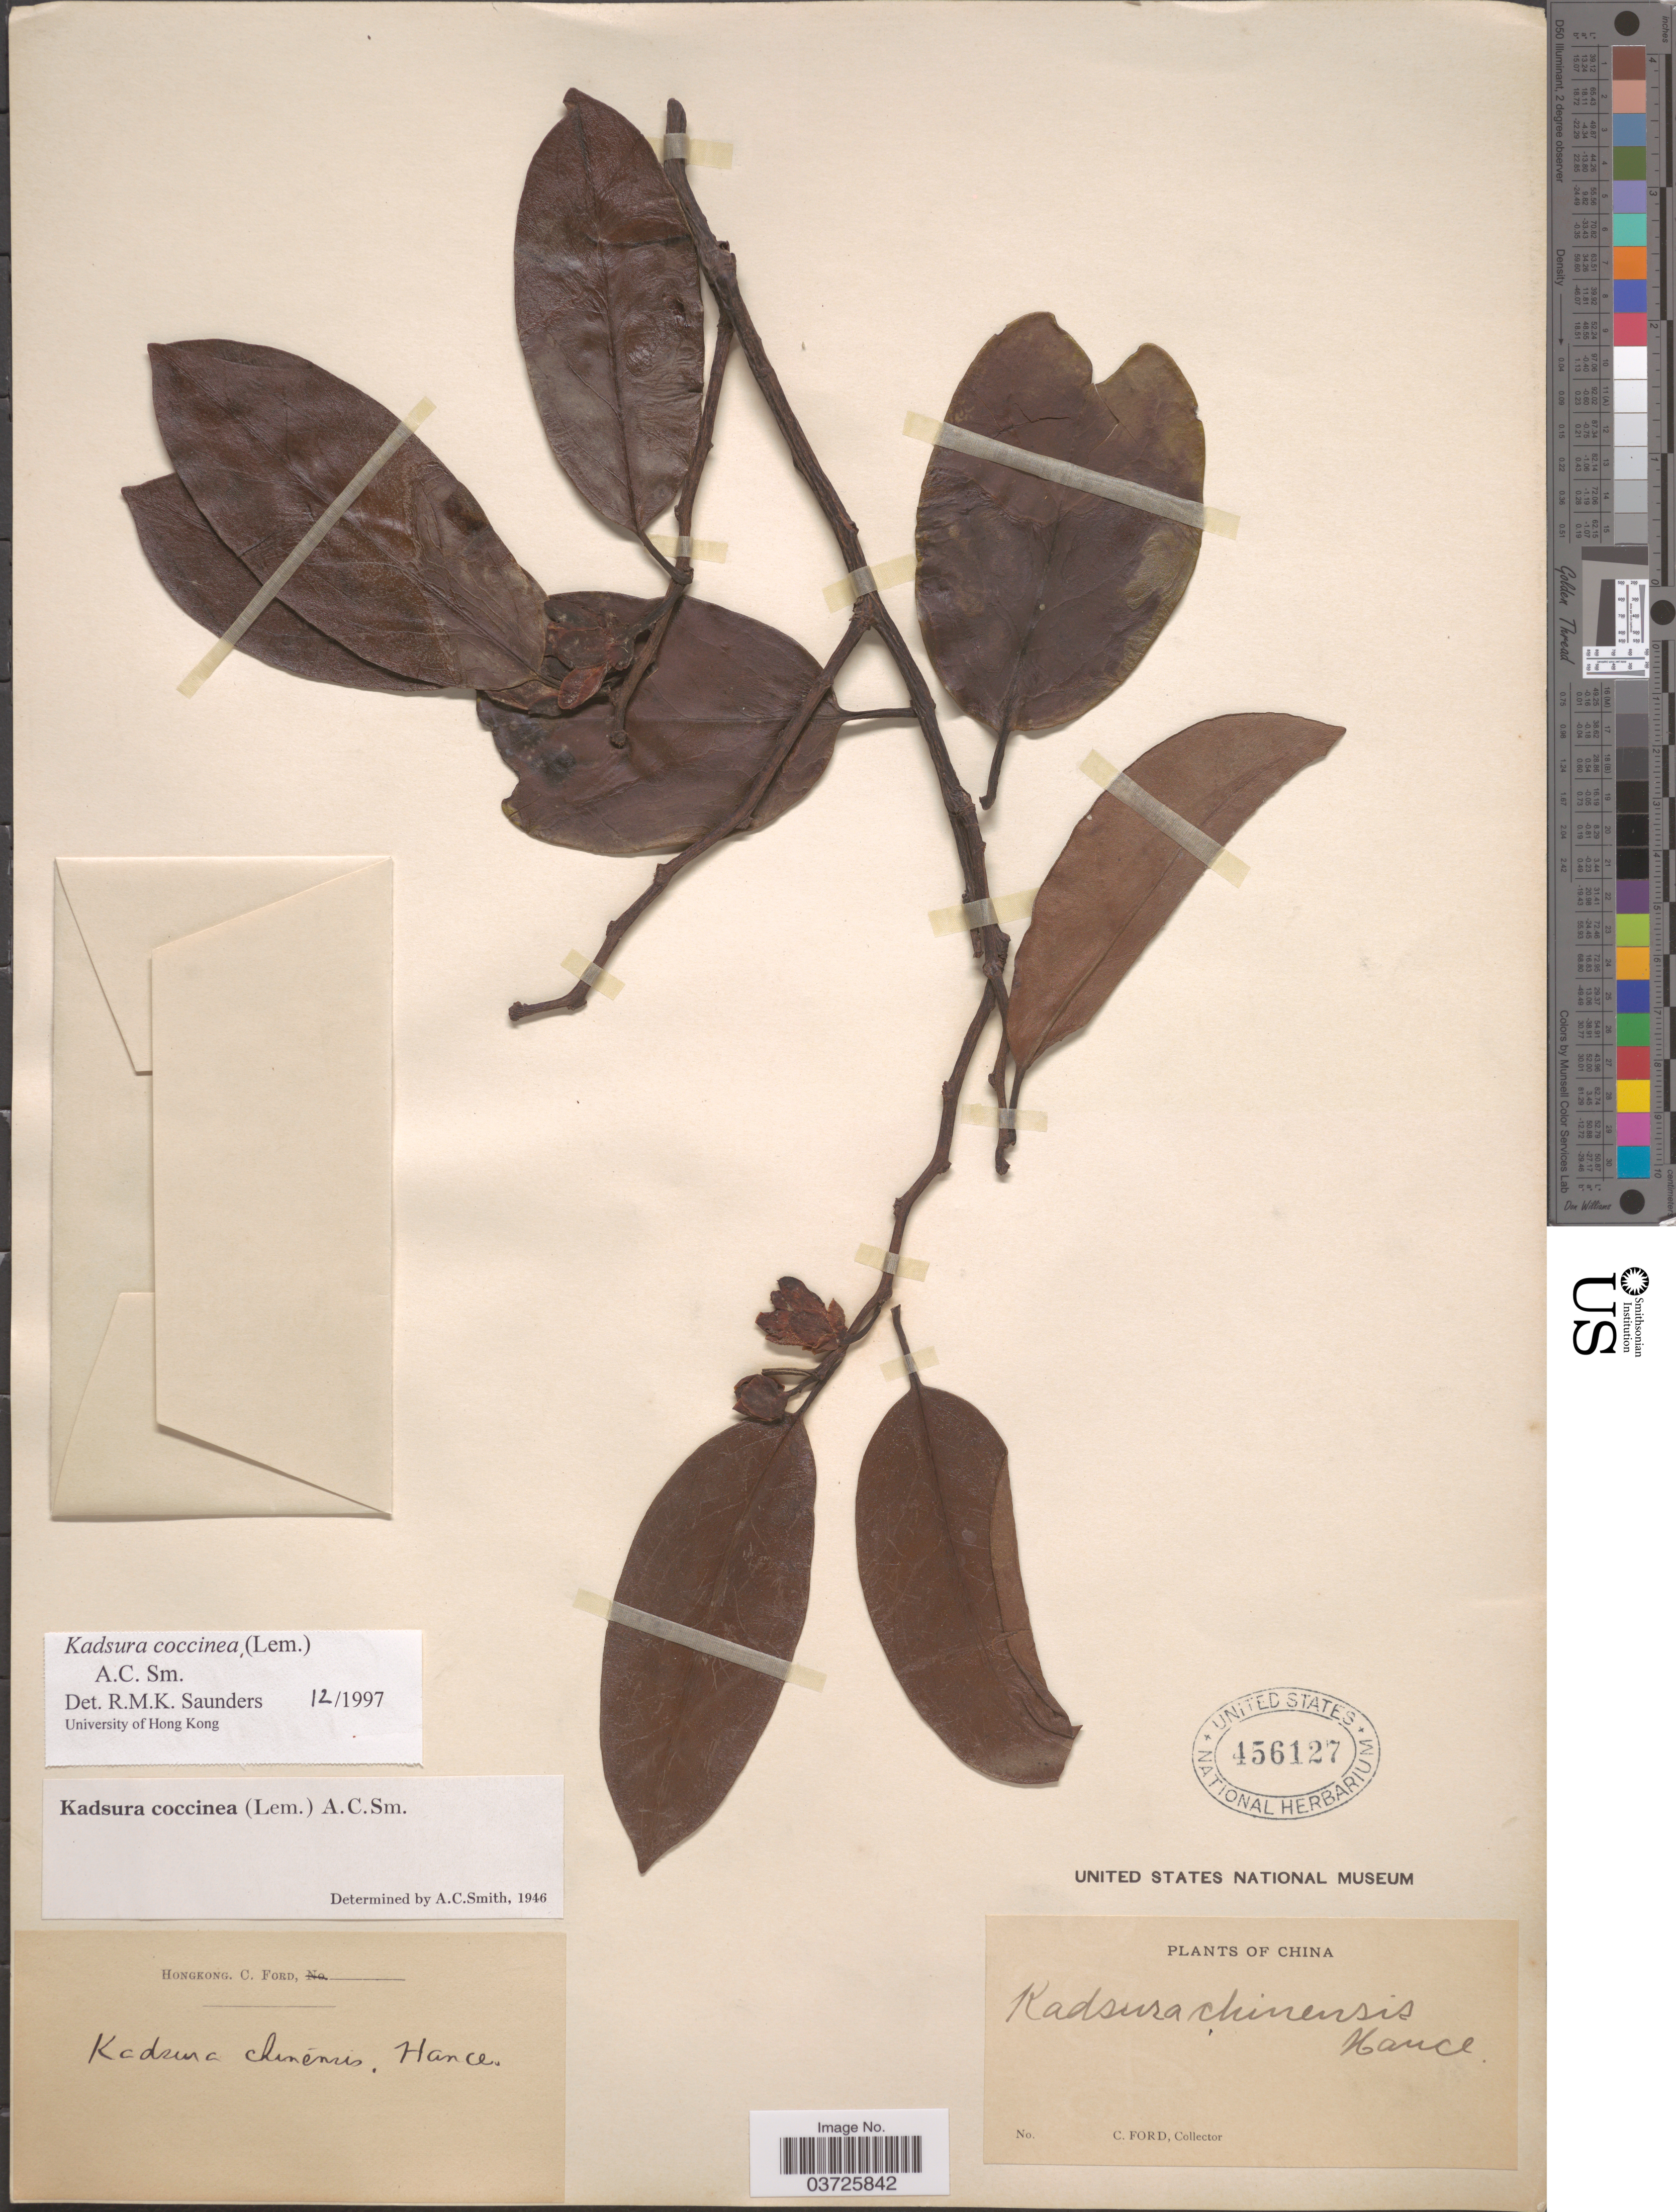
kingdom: Plantae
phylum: Tracheophyta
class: Magnoliopsida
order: Austrobaileyales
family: Schisandraceae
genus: Kadsura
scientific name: Kadsura coccinea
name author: (Lem.) A.C. Sm.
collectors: C. Ford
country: China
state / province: Hong Kong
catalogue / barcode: US 456127